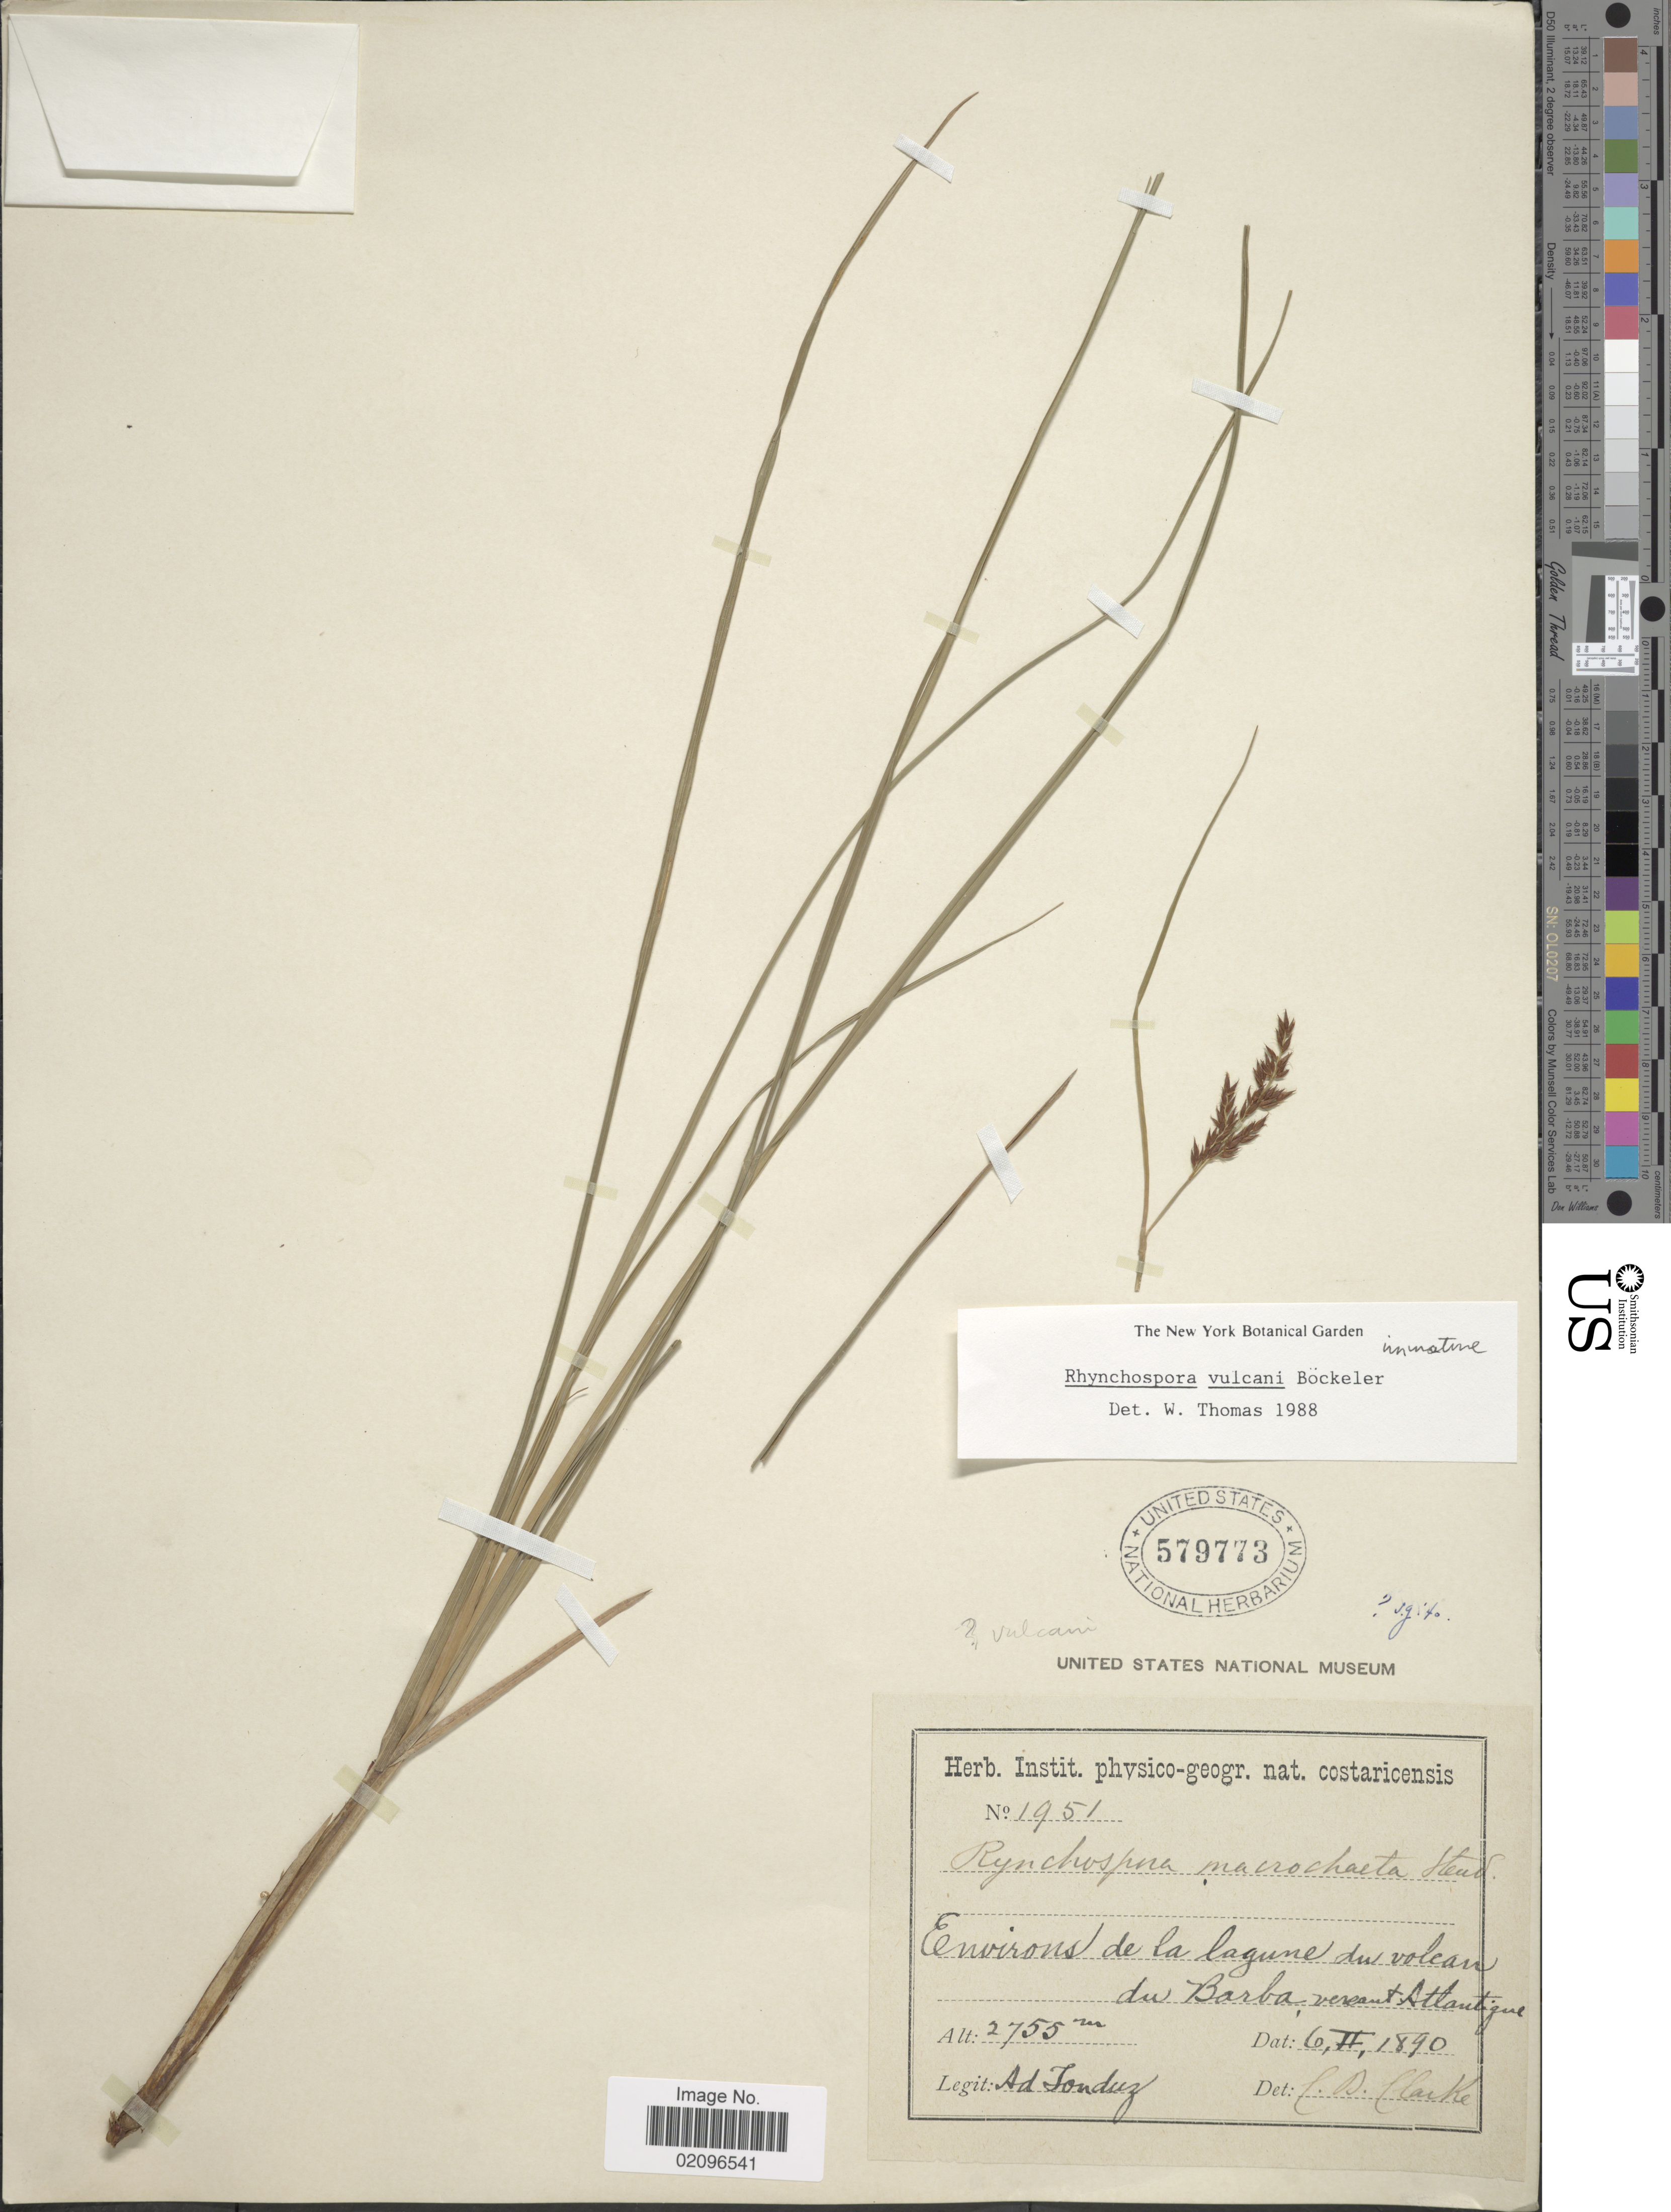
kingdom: Plantae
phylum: Tracheophyta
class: Liliopsida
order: Poales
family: Cyperaceae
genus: Rhynchospora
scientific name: Rhynchospora vulcani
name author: Boeckeler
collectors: A. Tonduz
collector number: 1951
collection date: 1890-02-06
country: Costa Rica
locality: Environs de la lagune du volcan du Barba, vereant Atlantique.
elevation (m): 2755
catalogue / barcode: US 579773